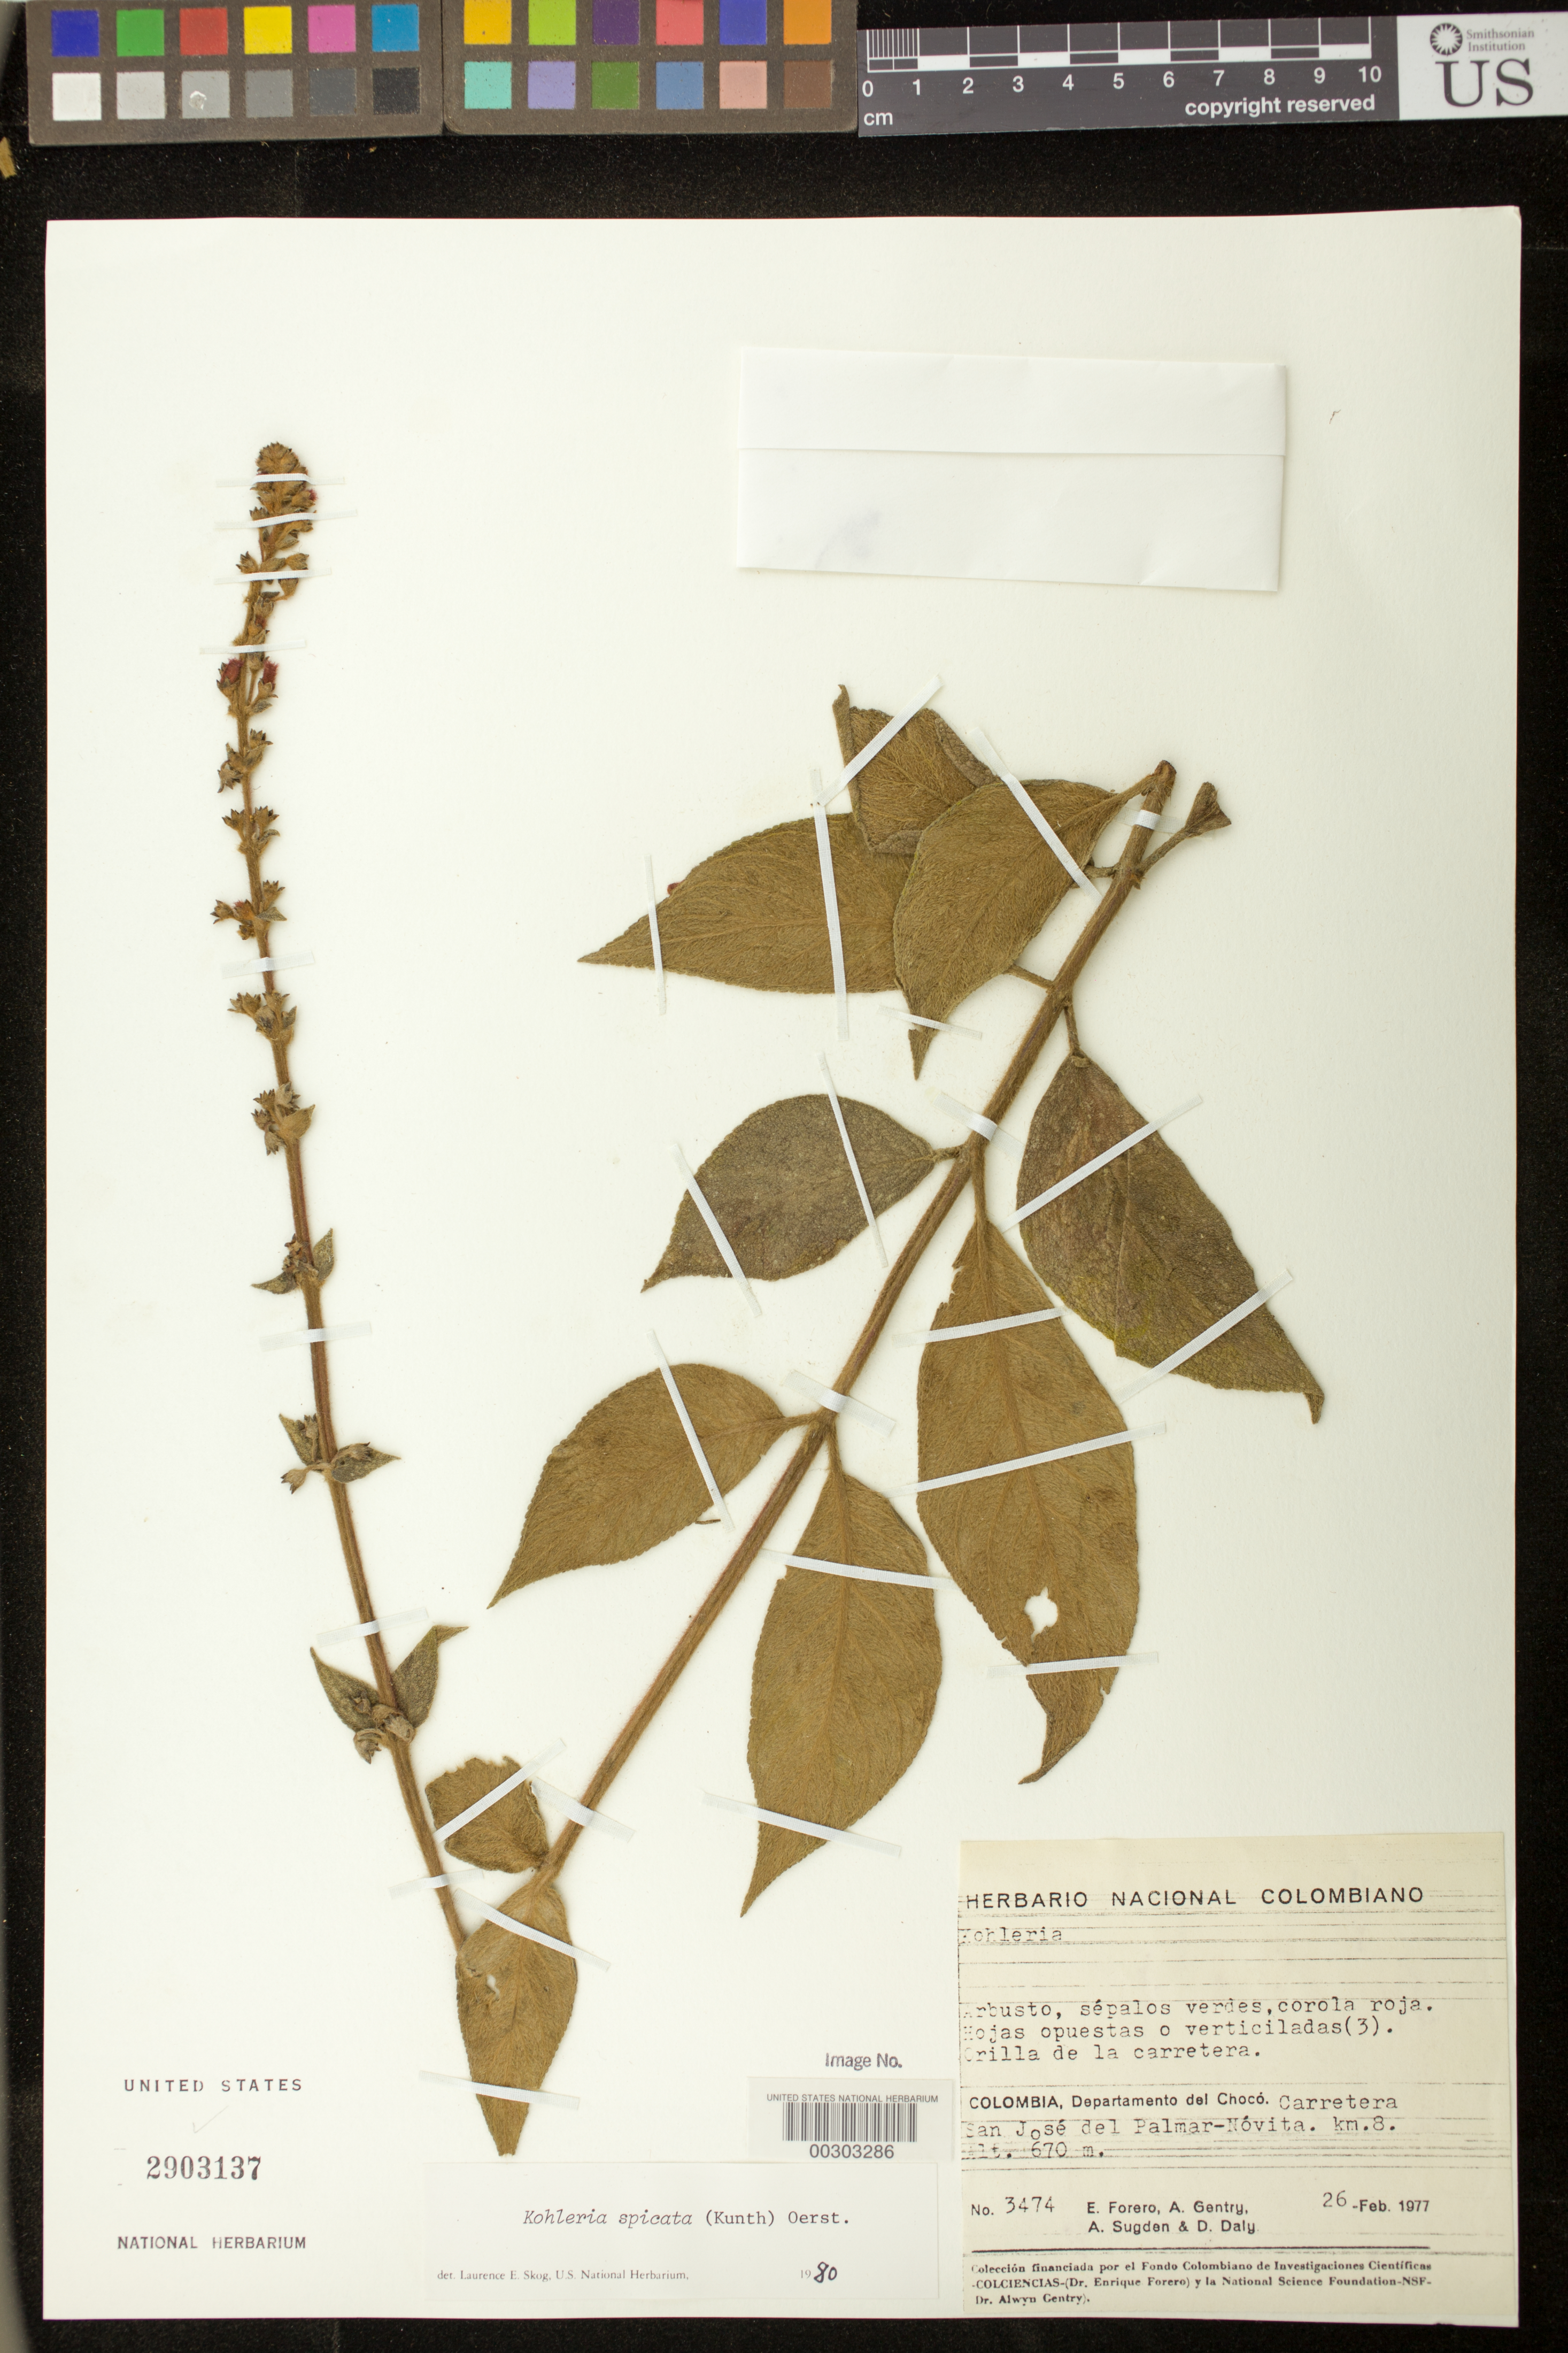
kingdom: Plantae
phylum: Tracheophyta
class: Magnoliopsida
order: Lamiales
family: Gesneriaceae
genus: Kohleria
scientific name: Kohleria spicata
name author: (Kunth) Oerst.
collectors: E. Forero, A. H. Gentry, A. Sugden & D. C. Daly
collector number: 3474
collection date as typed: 26 Feb 1977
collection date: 1977-02-26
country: Colombia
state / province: Chocó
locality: San Jose del Palmar-Novita highway, km 8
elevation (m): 670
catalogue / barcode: US 2903137